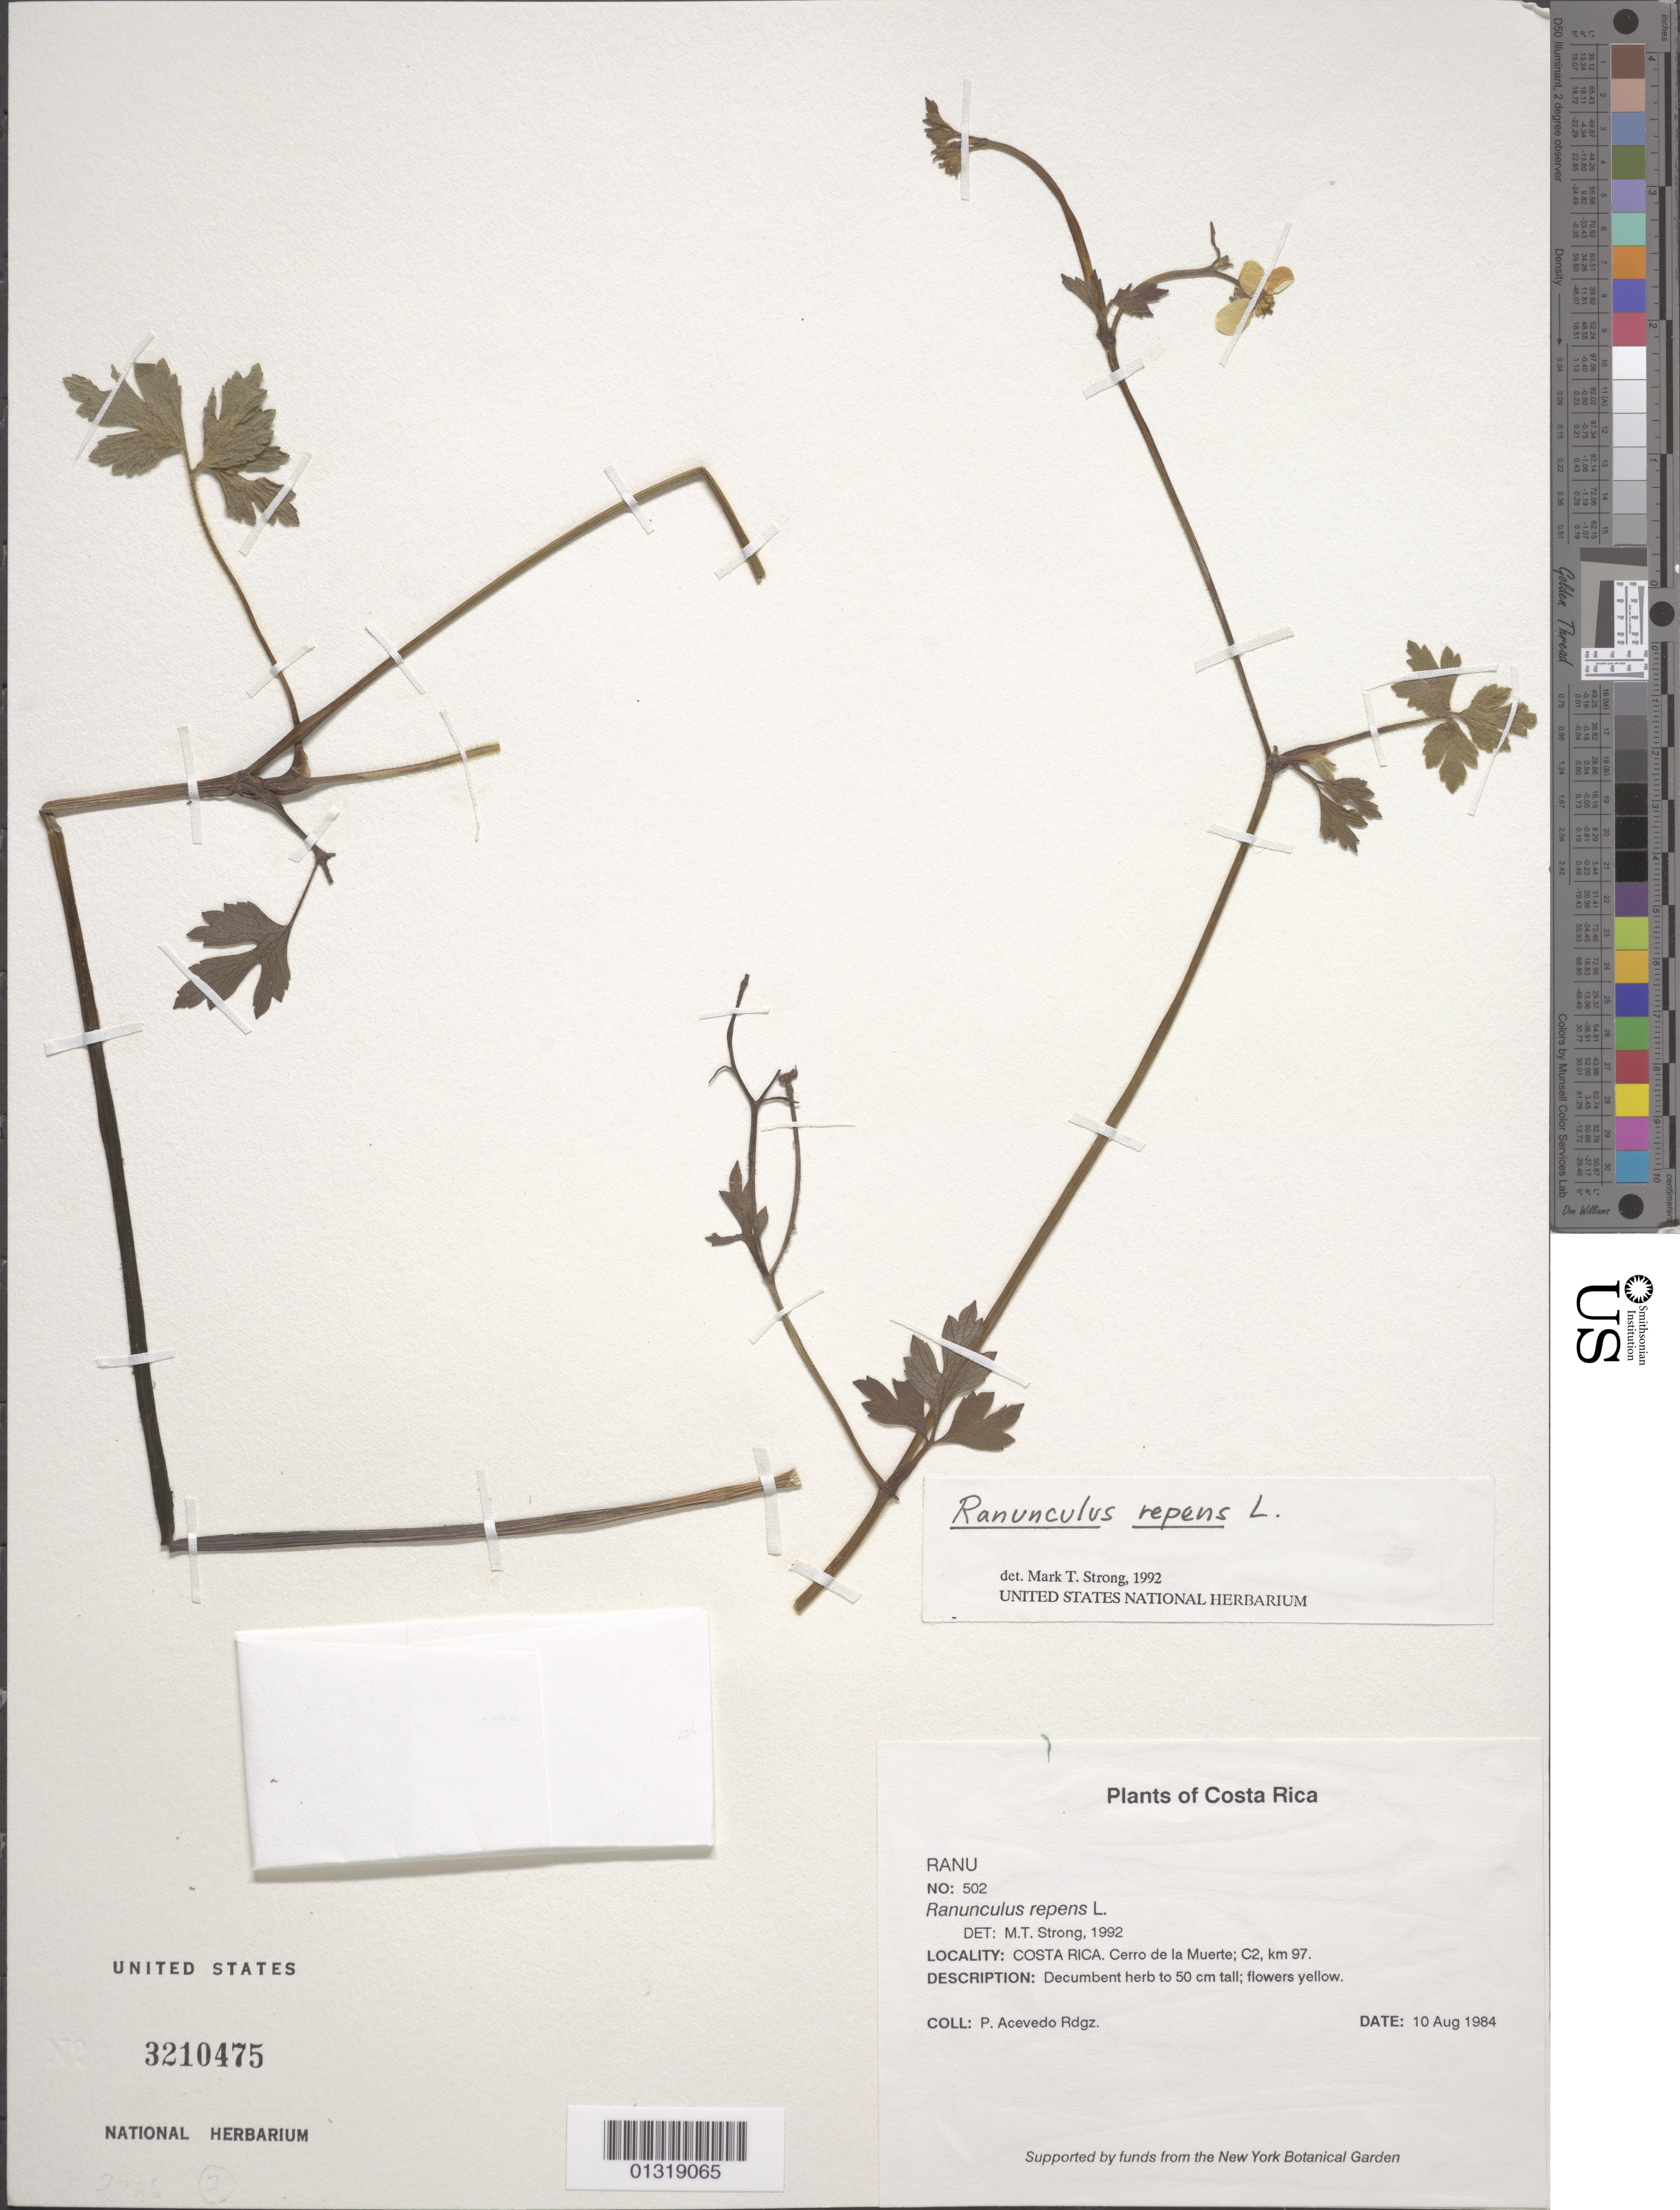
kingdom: Plantae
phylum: Tracheophyta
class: Magnoliopsida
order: Ranunculales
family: Ranunculaceae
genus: Ranunculus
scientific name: Ranunculus repens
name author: L.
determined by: Strong, M. T., (US), Smithsonian Institution - National Museum of Natural History (UNITED STATES)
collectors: P. Acevedo-Rodr.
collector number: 502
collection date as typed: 10 Aug 1984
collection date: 1984-08-10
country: Costa Rica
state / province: San José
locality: Cerro de la Muerte; C2, km 97.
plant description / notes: Sheet not found - Sep 2015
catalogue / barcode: US 3210475